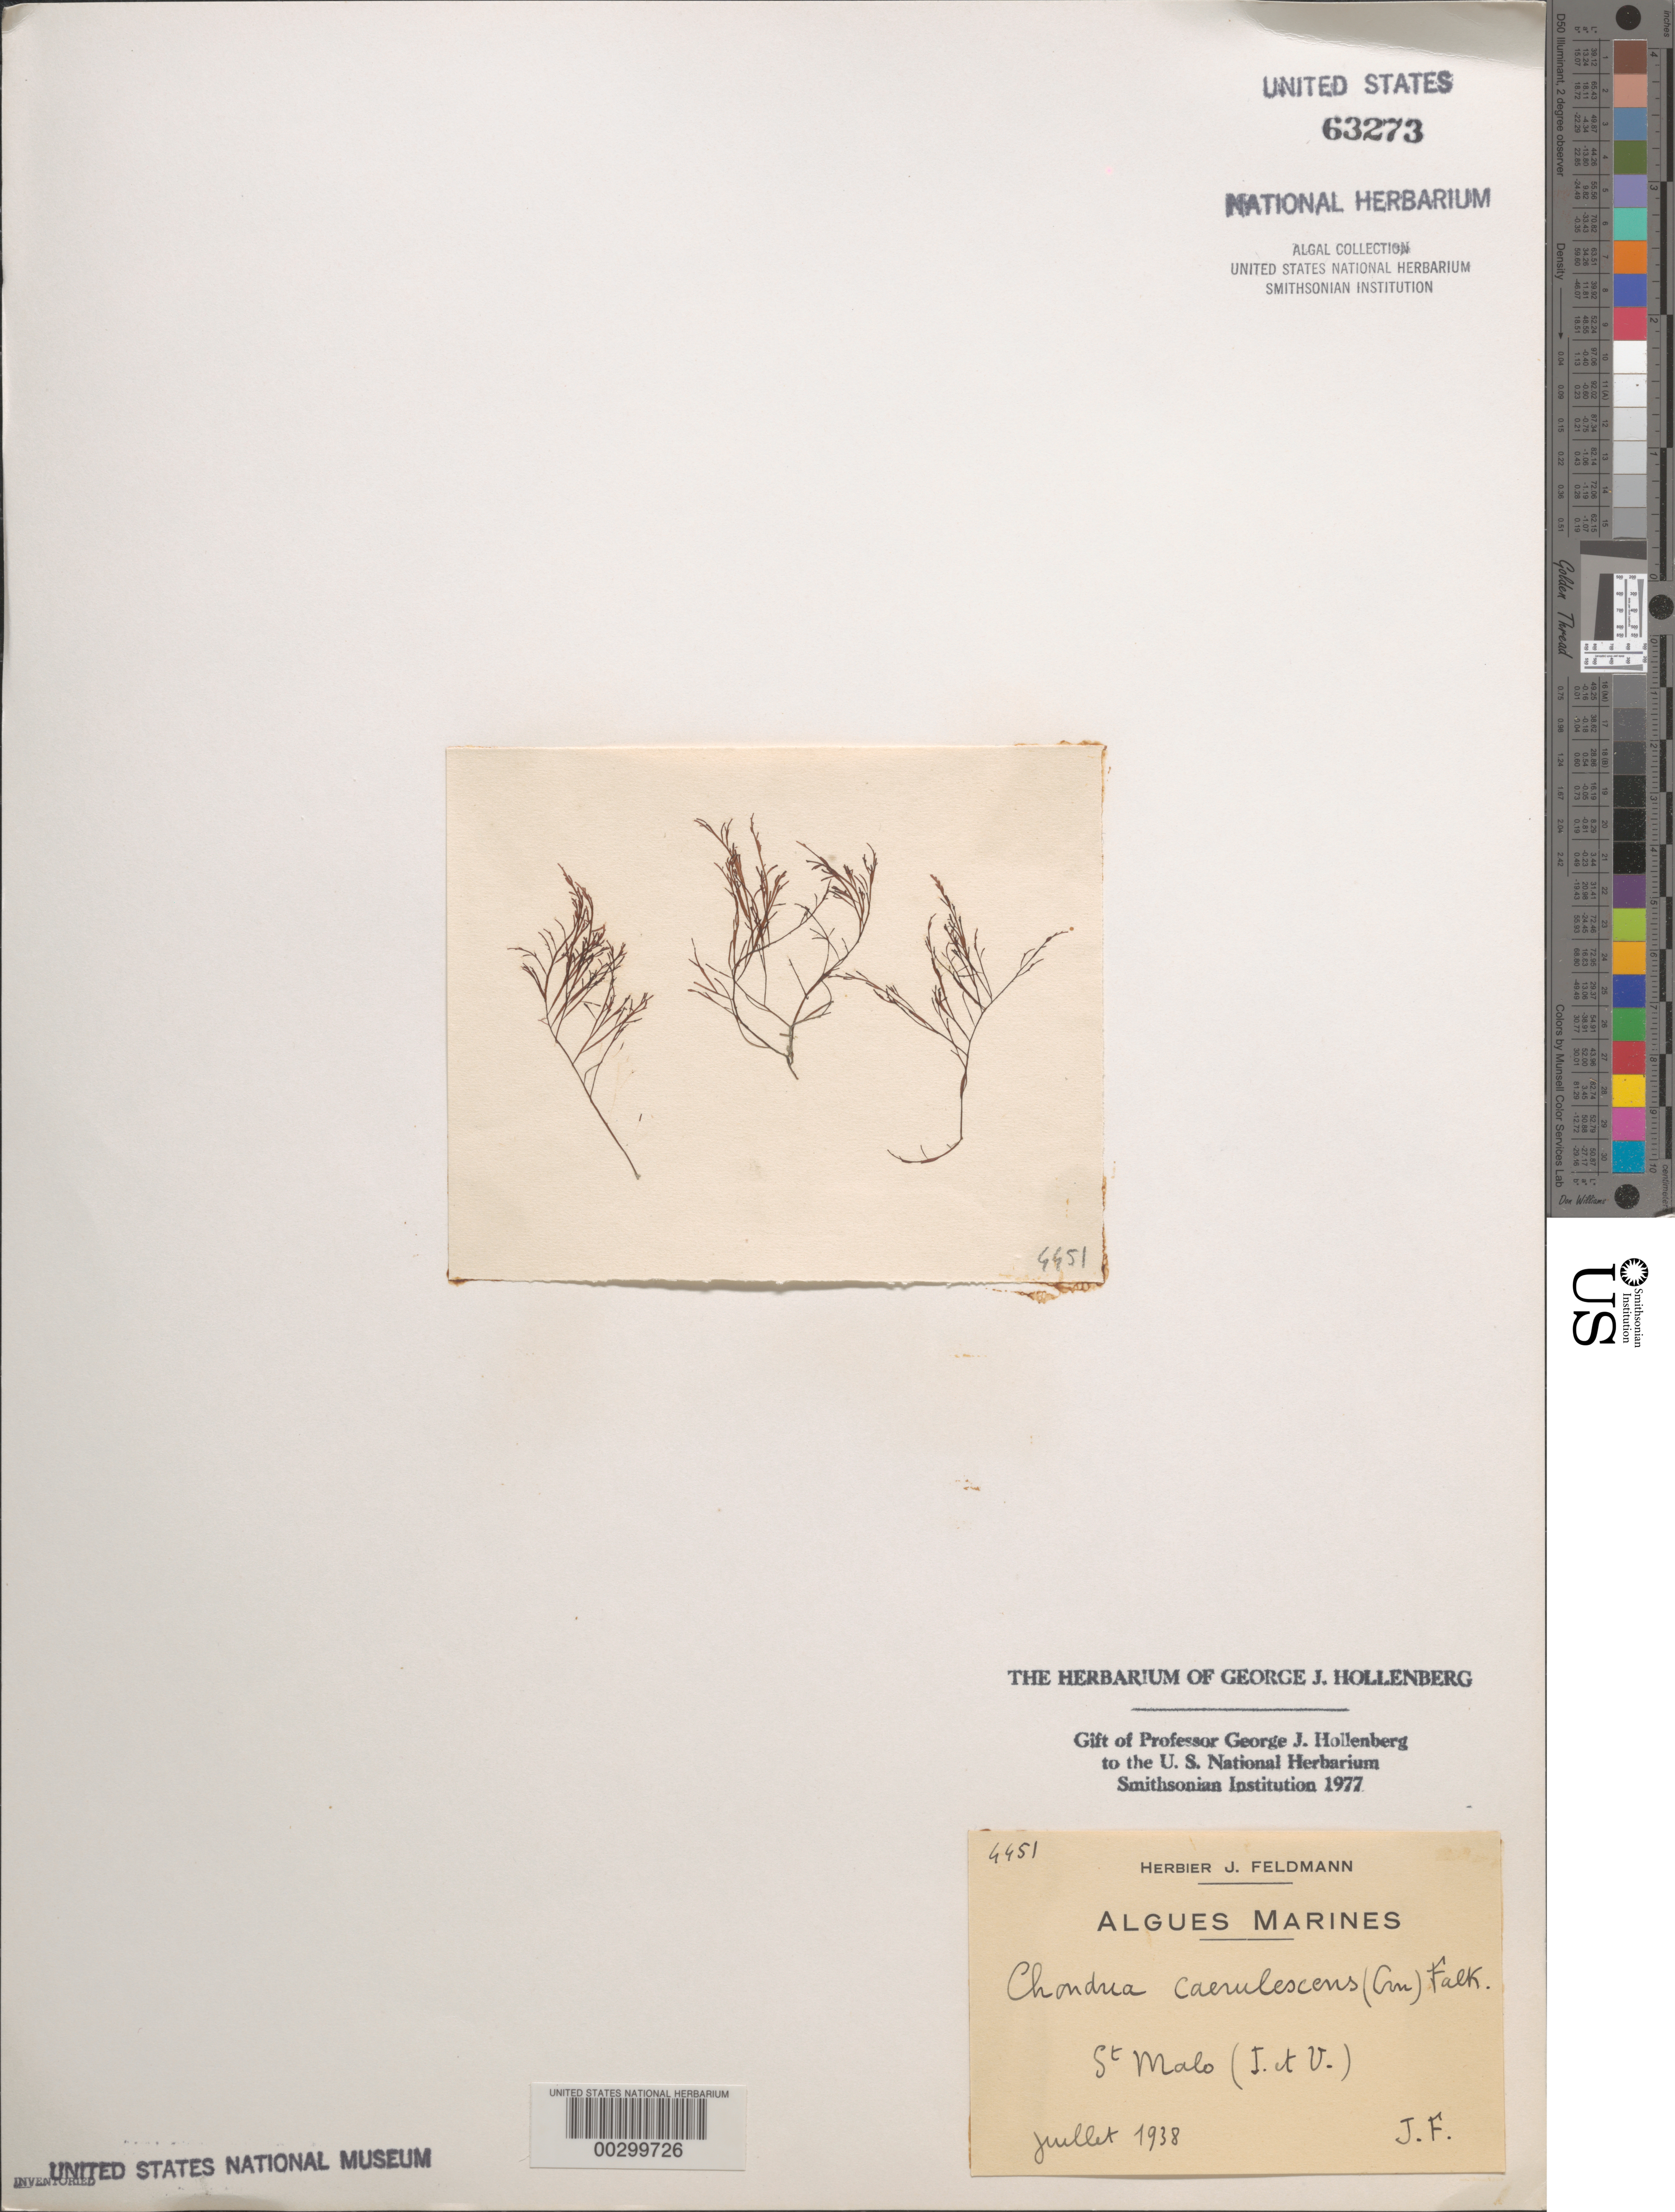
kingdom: Plantae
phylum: Rhodophyta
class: Florideophyceae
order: Ceramiales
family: Rhodomelaceae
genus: Chondria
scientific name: Chondria caerulescens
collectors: J. Feldmann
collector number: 4451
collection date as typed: Jul 1938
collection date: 1938-07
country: France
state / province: Bretagne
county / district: Ille-et-Vilaine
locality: St. Malo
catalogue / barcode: US 63273